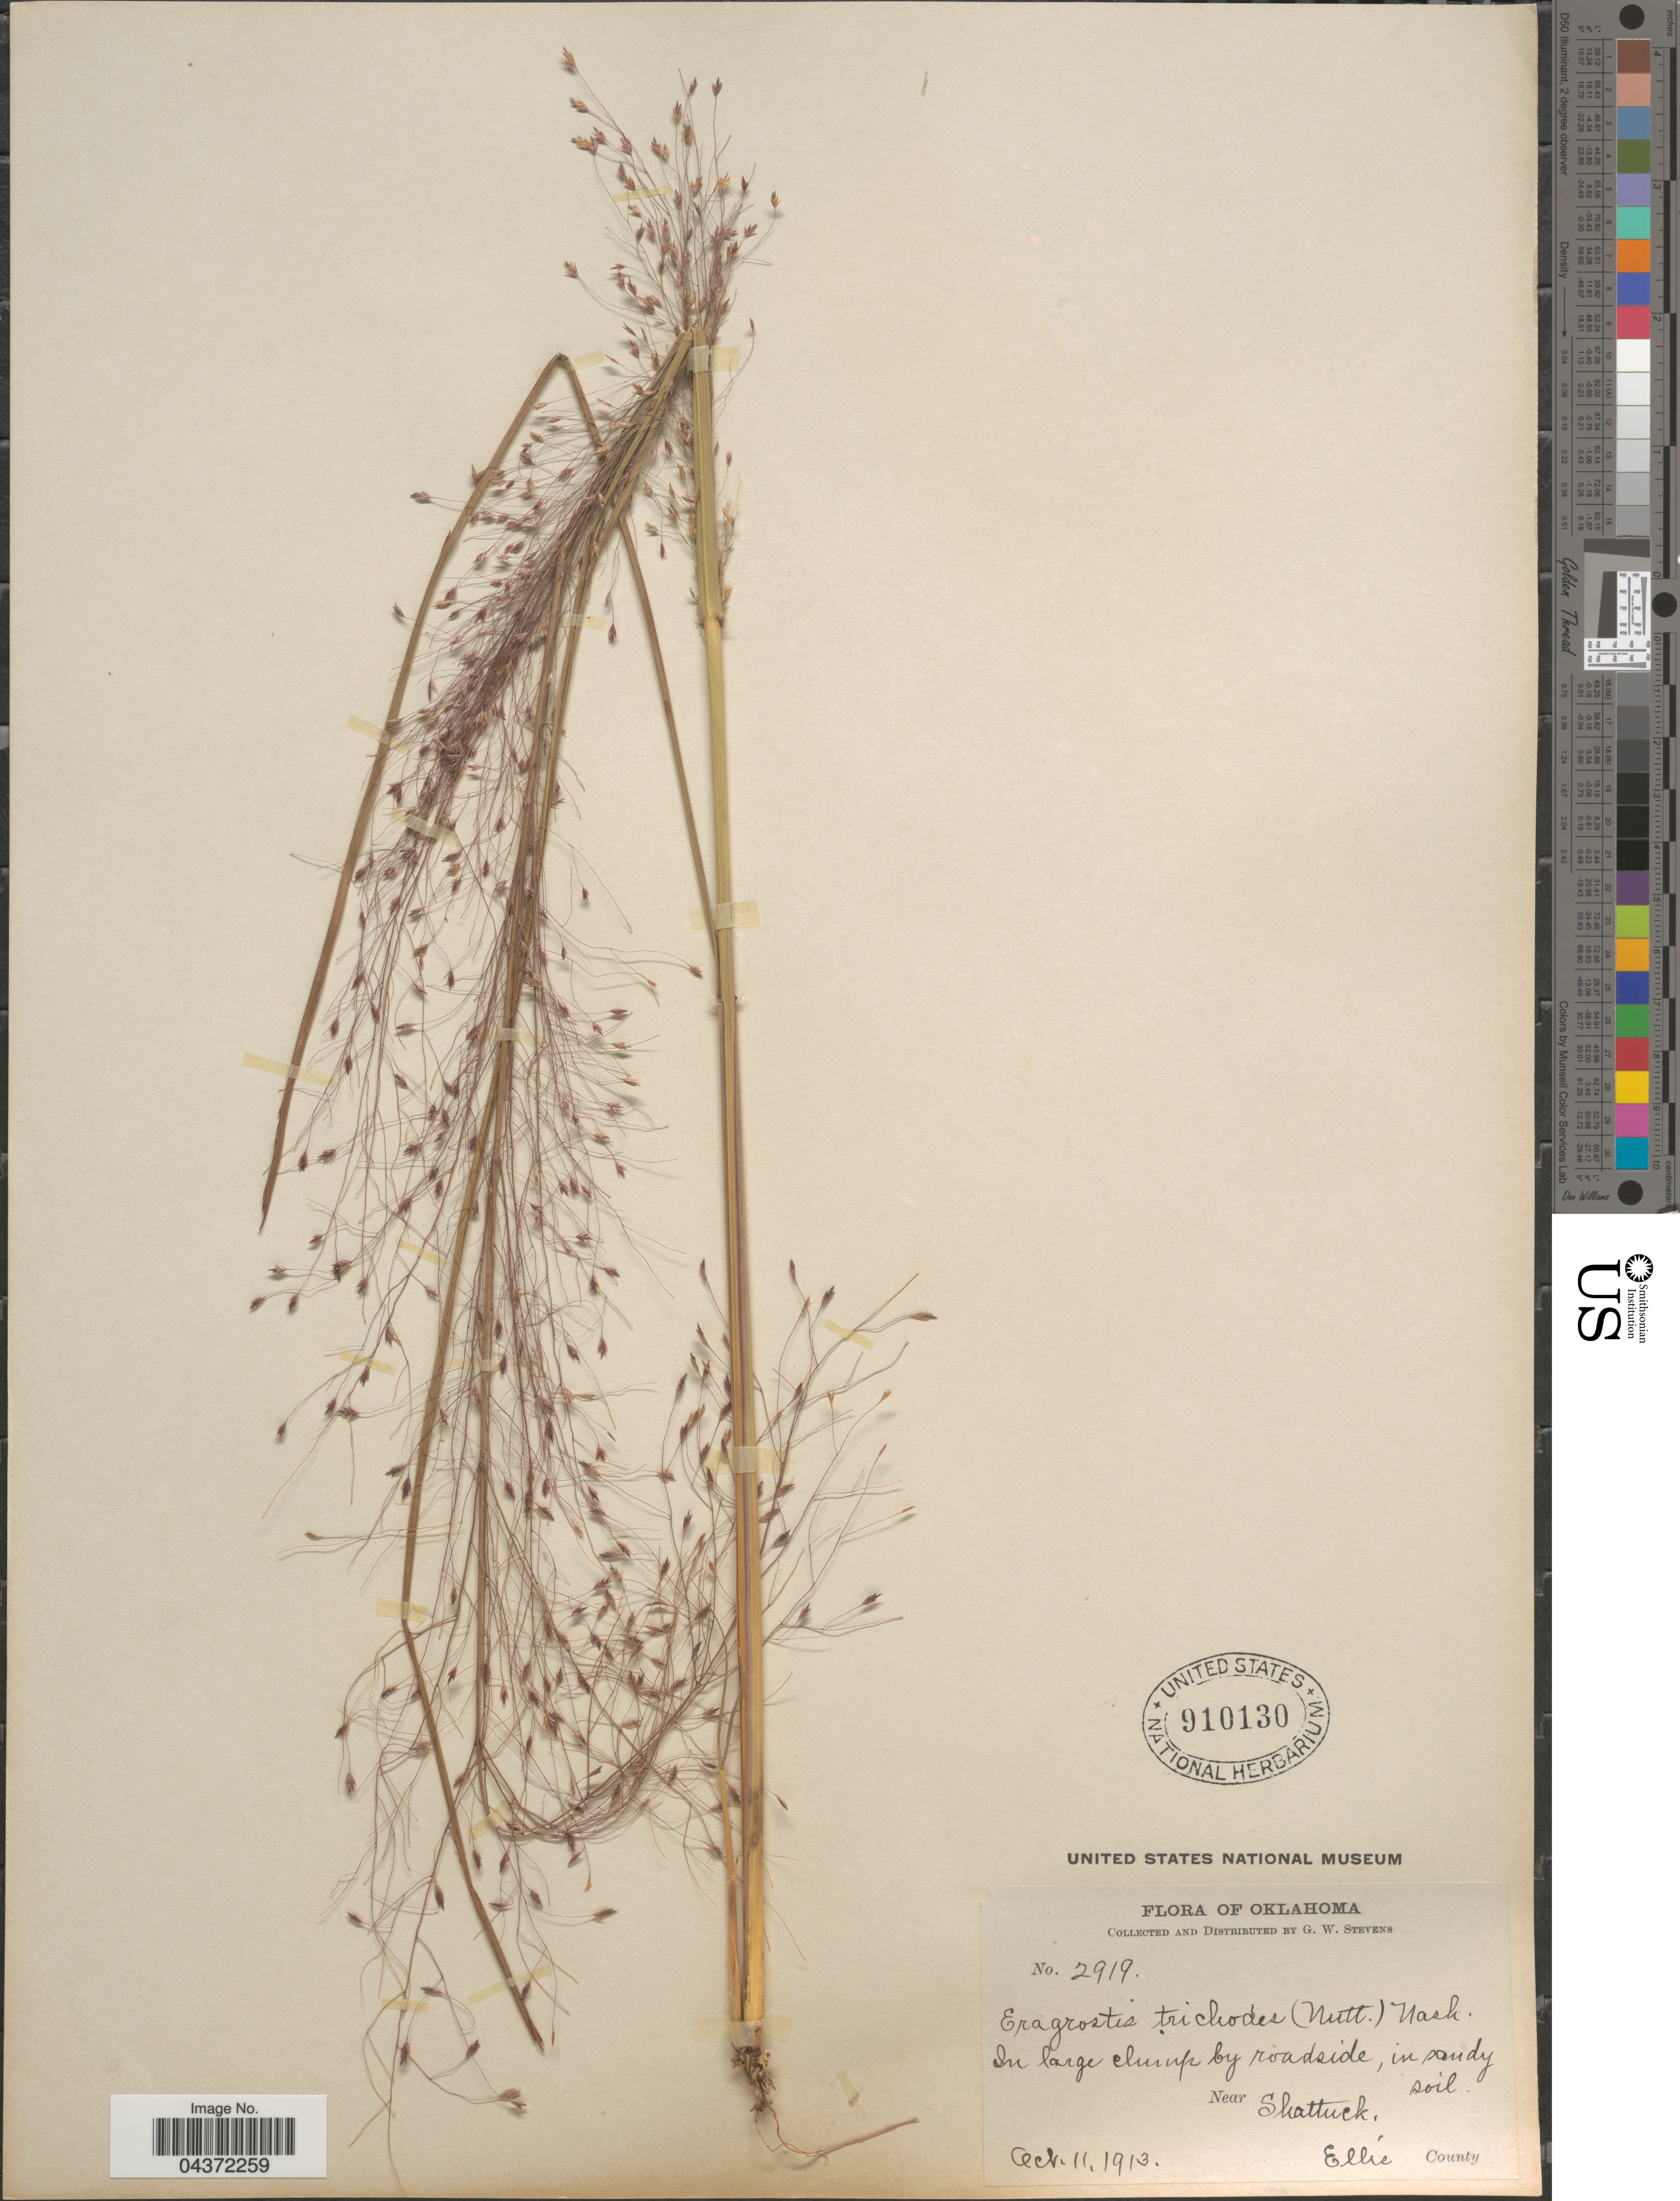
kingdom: Plantae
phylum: Tracheophyta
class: Liliopsida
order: Poales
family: Poaceae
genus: Eragrostis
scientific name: Eragrostis trichodes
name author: (Nutt.) Alph. Wood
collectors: G. W. Stevens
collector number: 2919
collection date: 1913-10-11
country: United States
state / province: Oklahoma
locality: Shattuck, Ellis County.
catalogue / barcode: US 910130